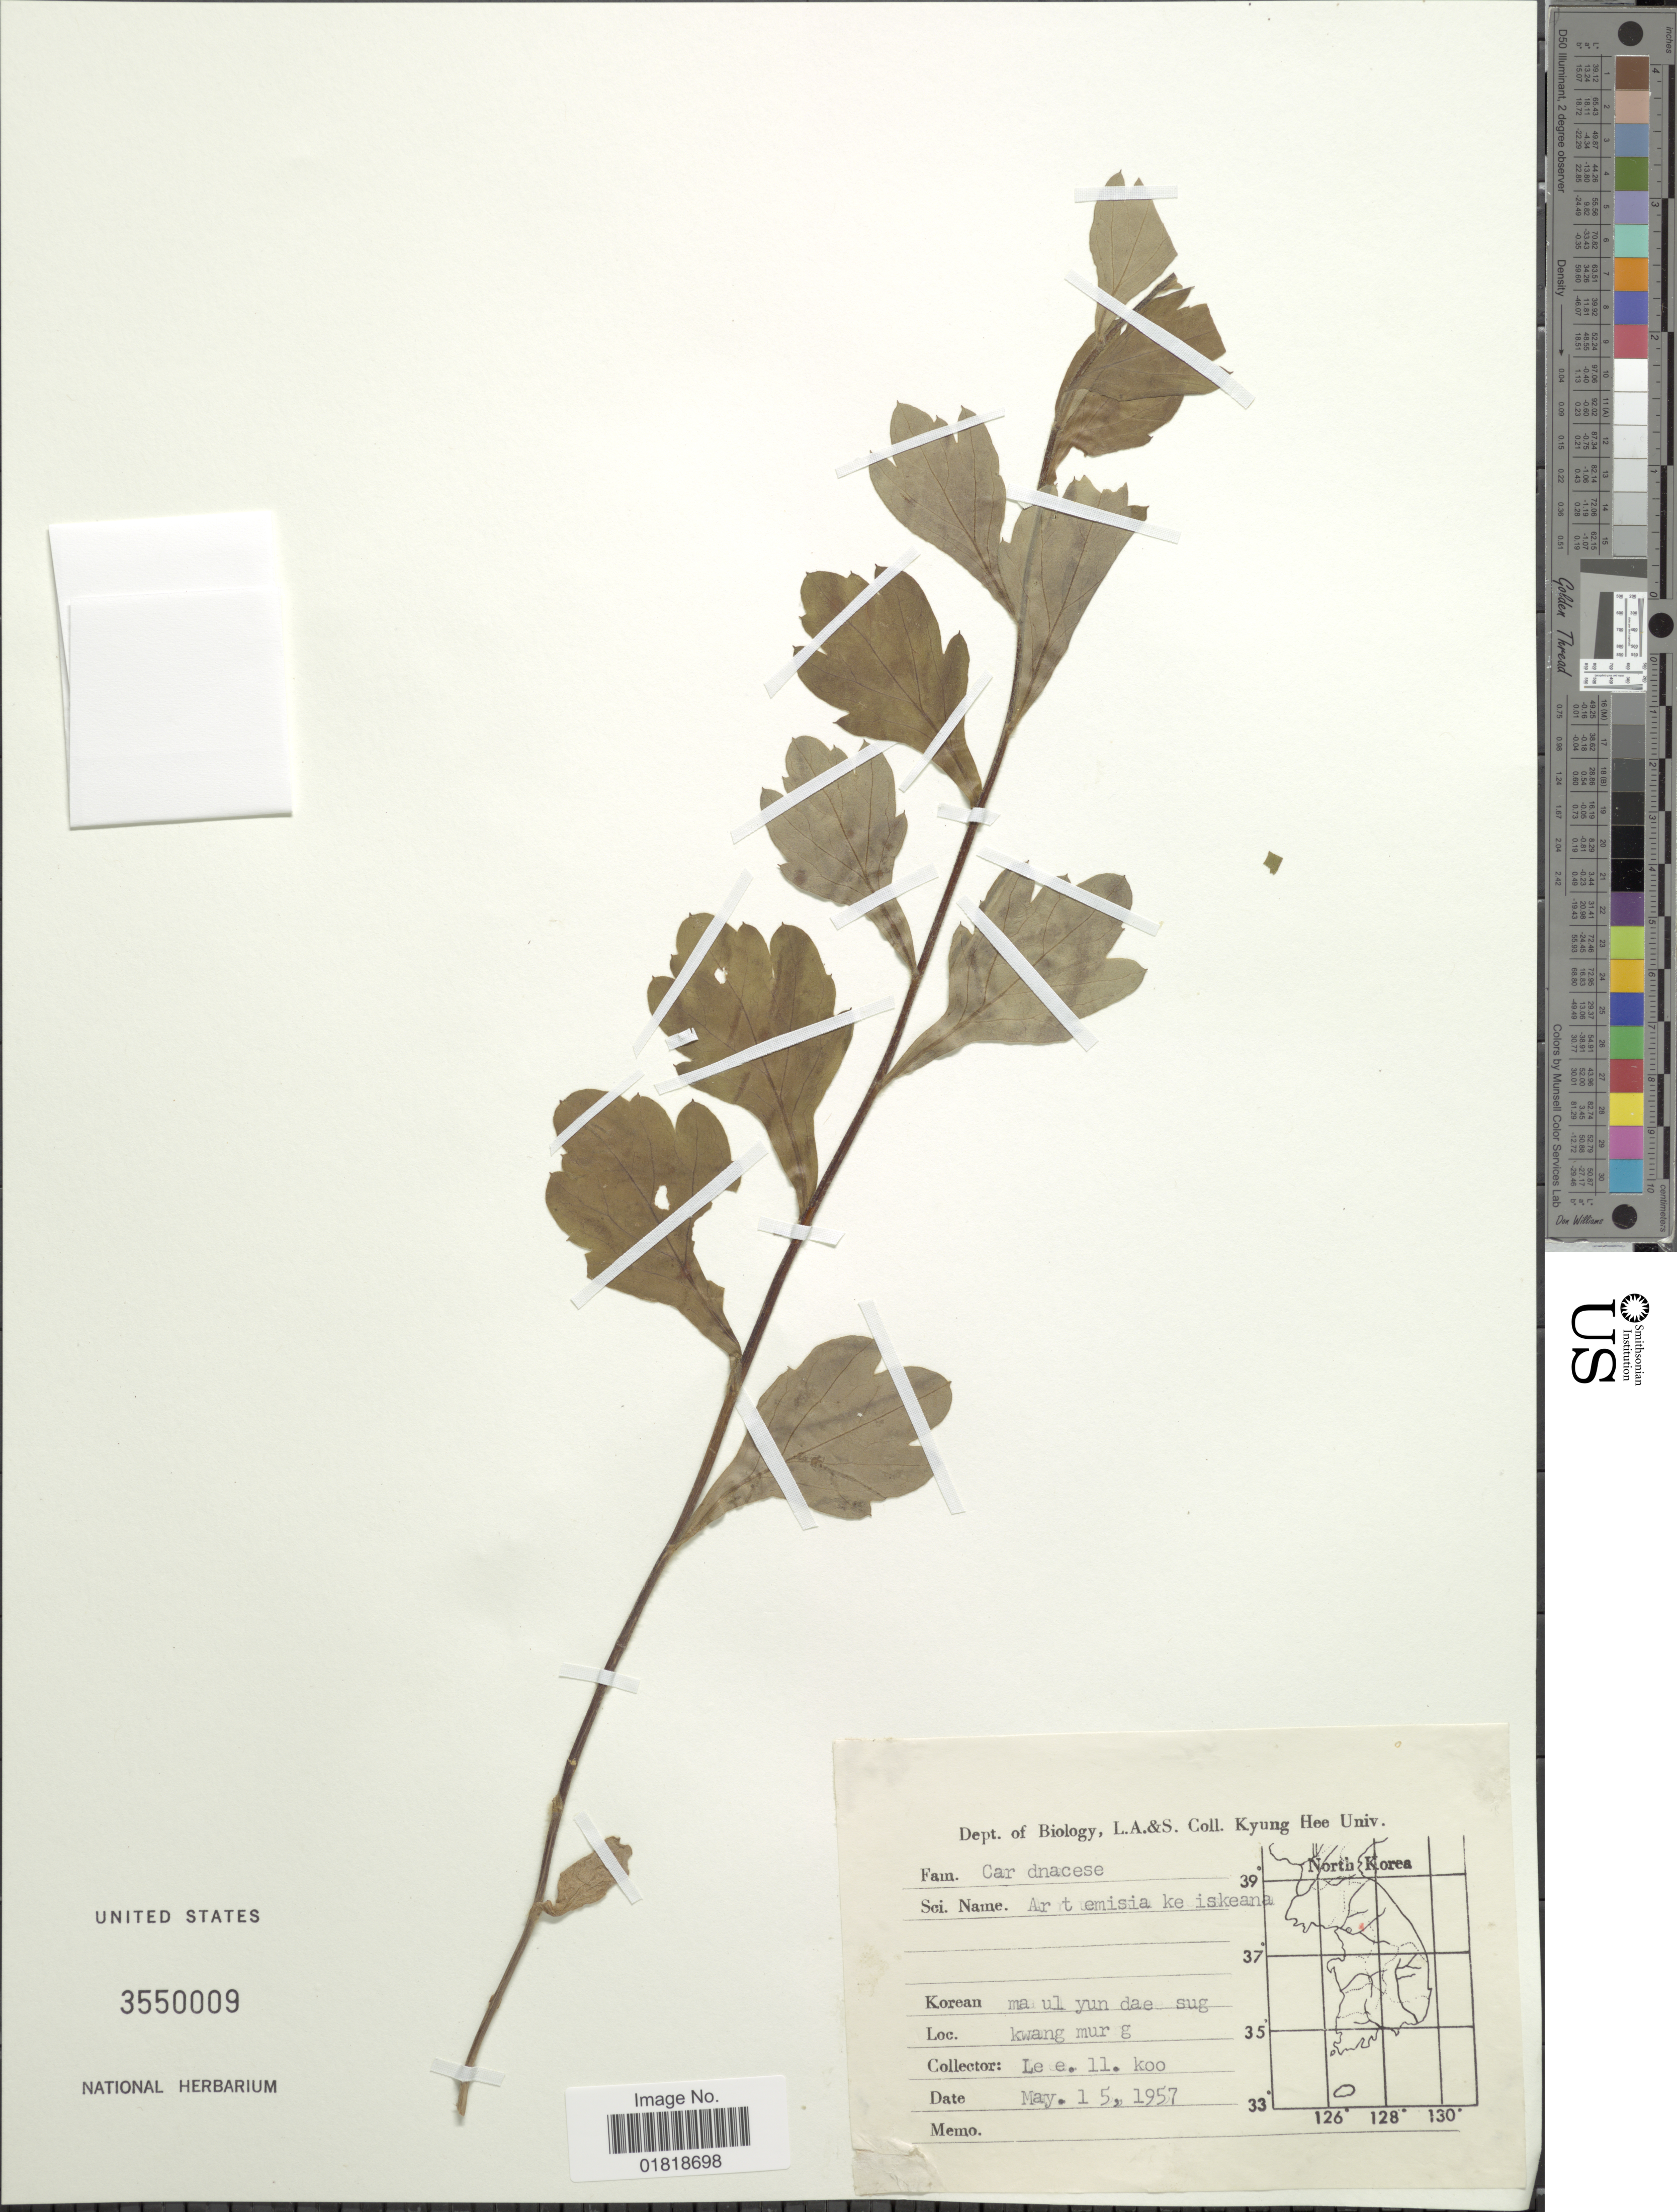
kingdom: Plantae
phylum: Tracheophyta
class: Magnoliopsida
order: Asterales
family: Asteraceae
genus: Artemisia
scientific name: Artemisia keiskeana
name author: Miq.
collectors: I. Lee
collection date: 1957-05-15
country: South Korea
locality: Kwang murg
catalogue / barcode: US 3550009